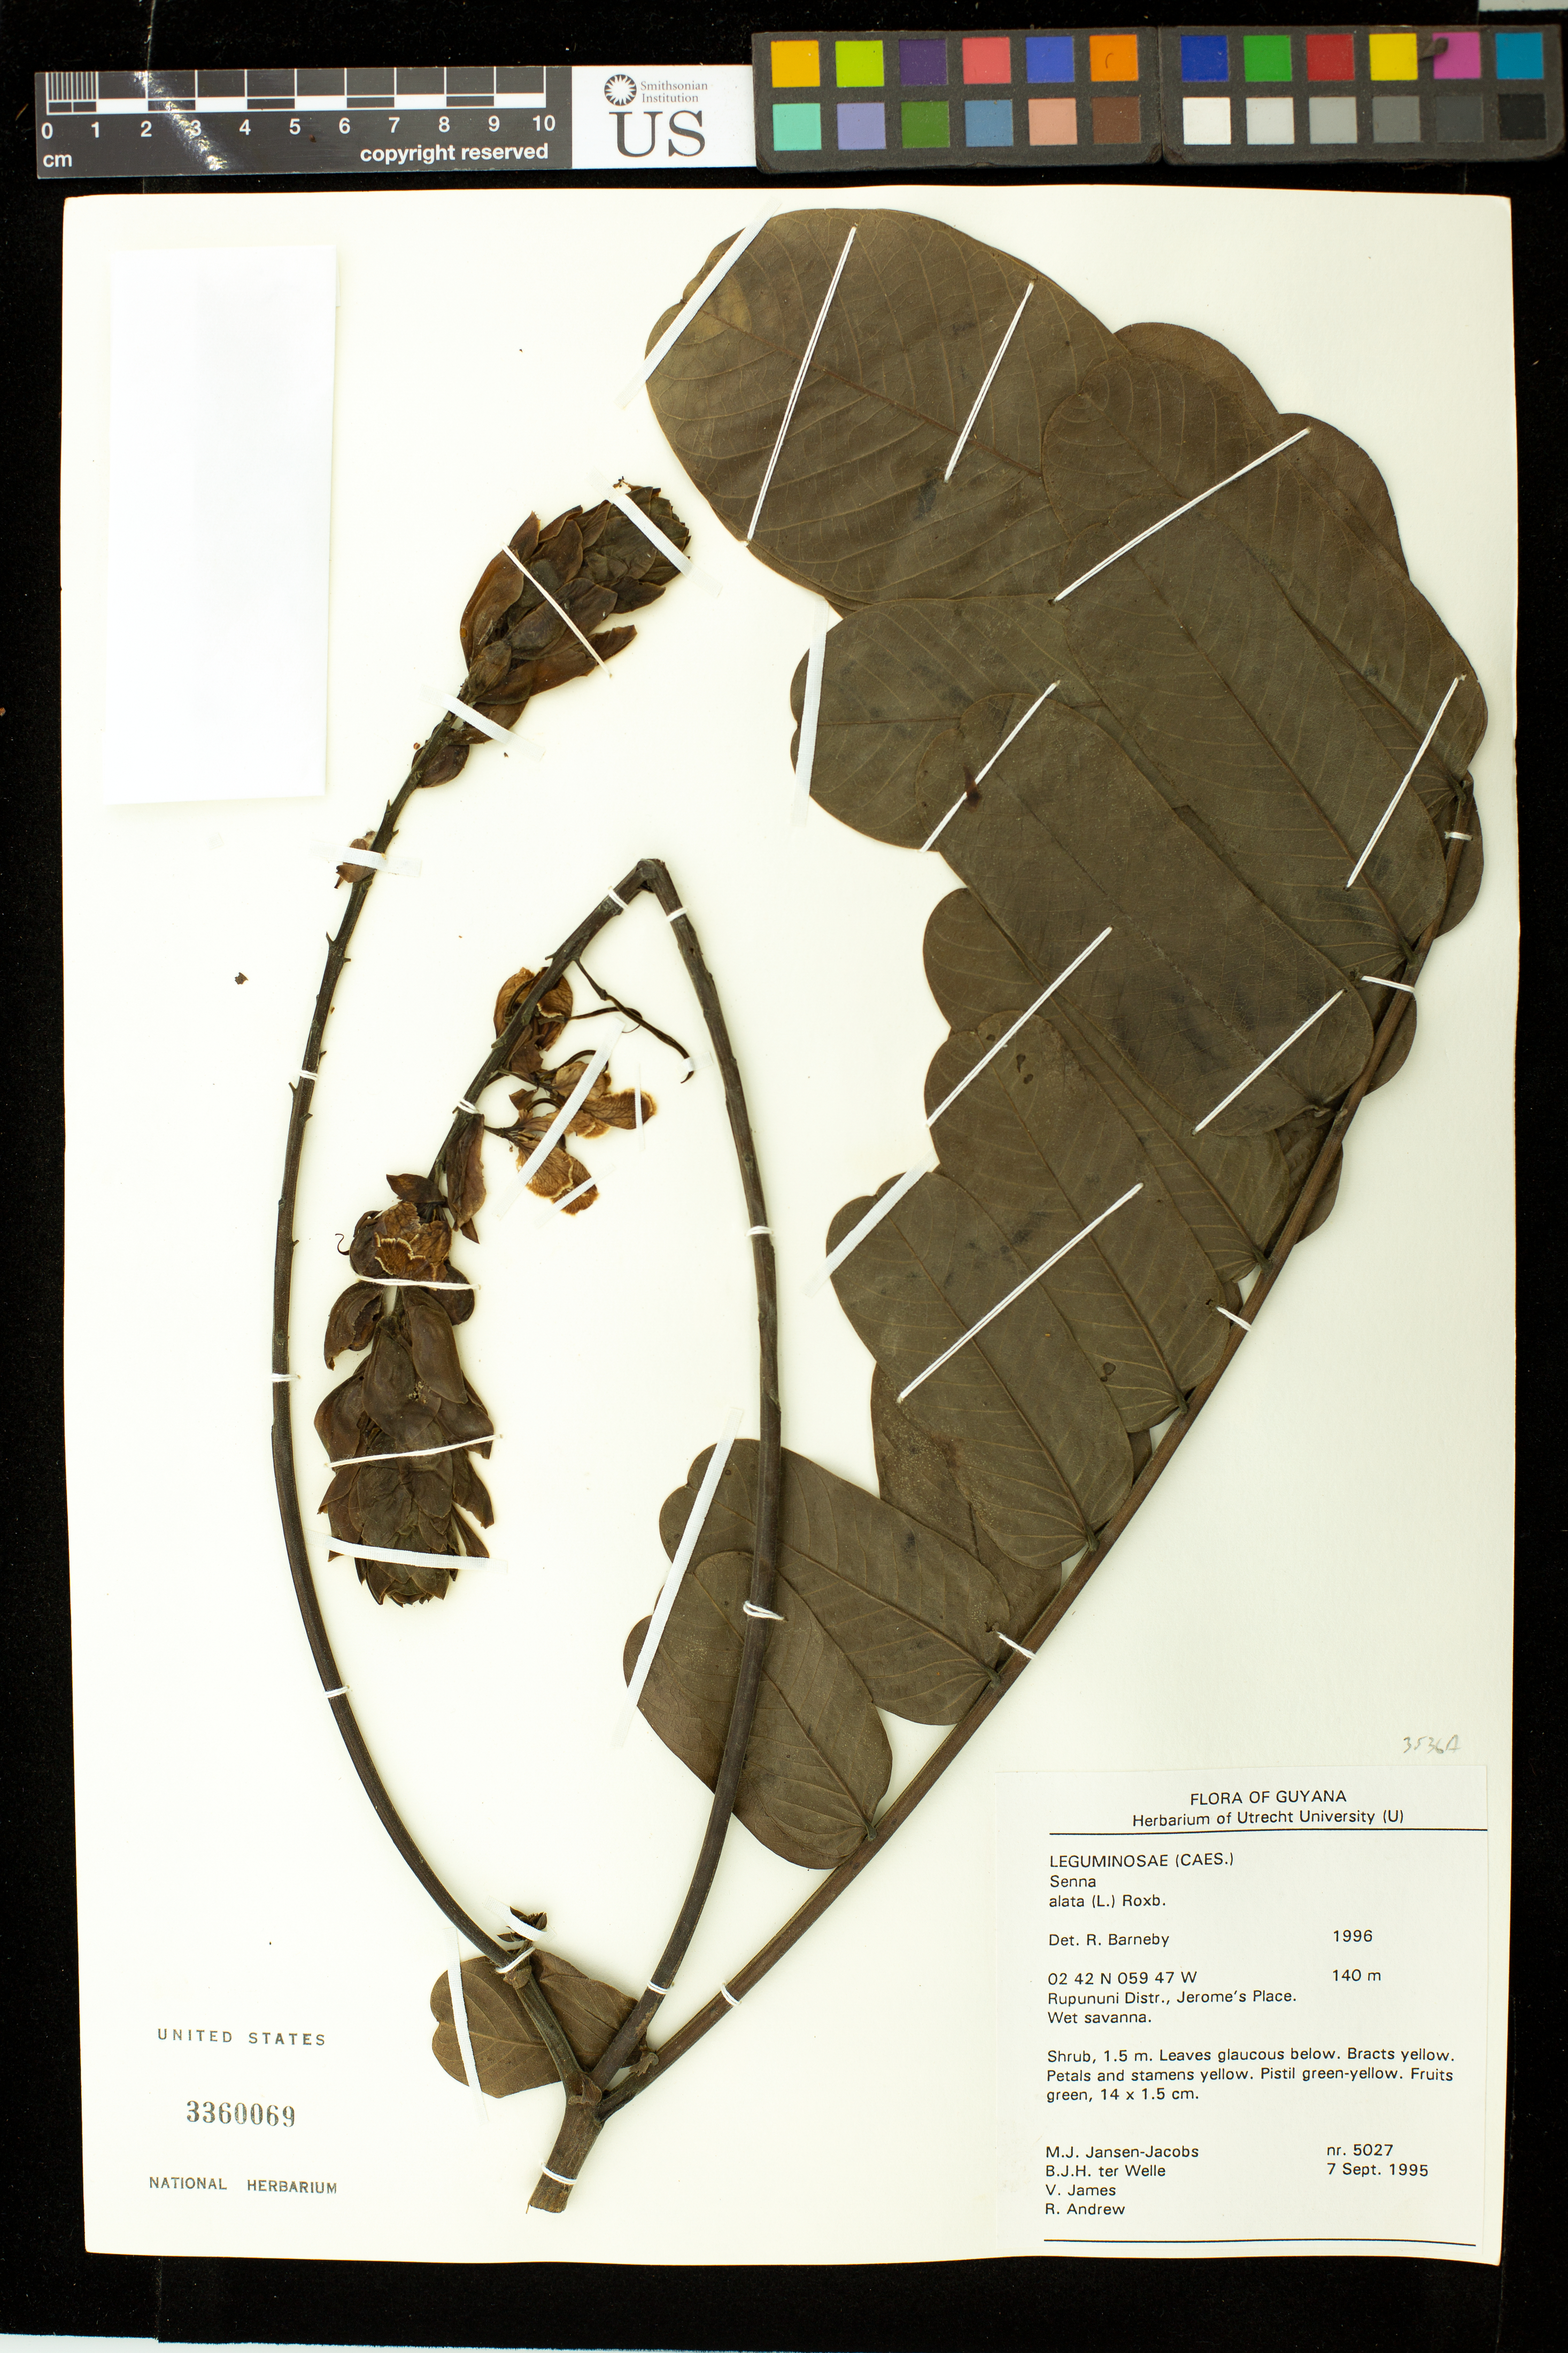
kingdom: Plantae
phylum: Tracheophyta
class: Magnoliopsida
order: Fabales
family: Fabaceae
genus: Senna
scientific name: Senna alata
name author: (L.) Roxb.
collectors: M. J. Jansen-Jacobs, B. Welle, V. James & R. Andrew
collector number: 5027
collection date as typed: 07 Sep 1995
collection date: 1995-09-07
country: Guyana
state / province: Rupununi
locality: Jerome's Place. [Rupununi is a former administrative region.]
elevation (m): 150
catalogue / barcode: US 3360069